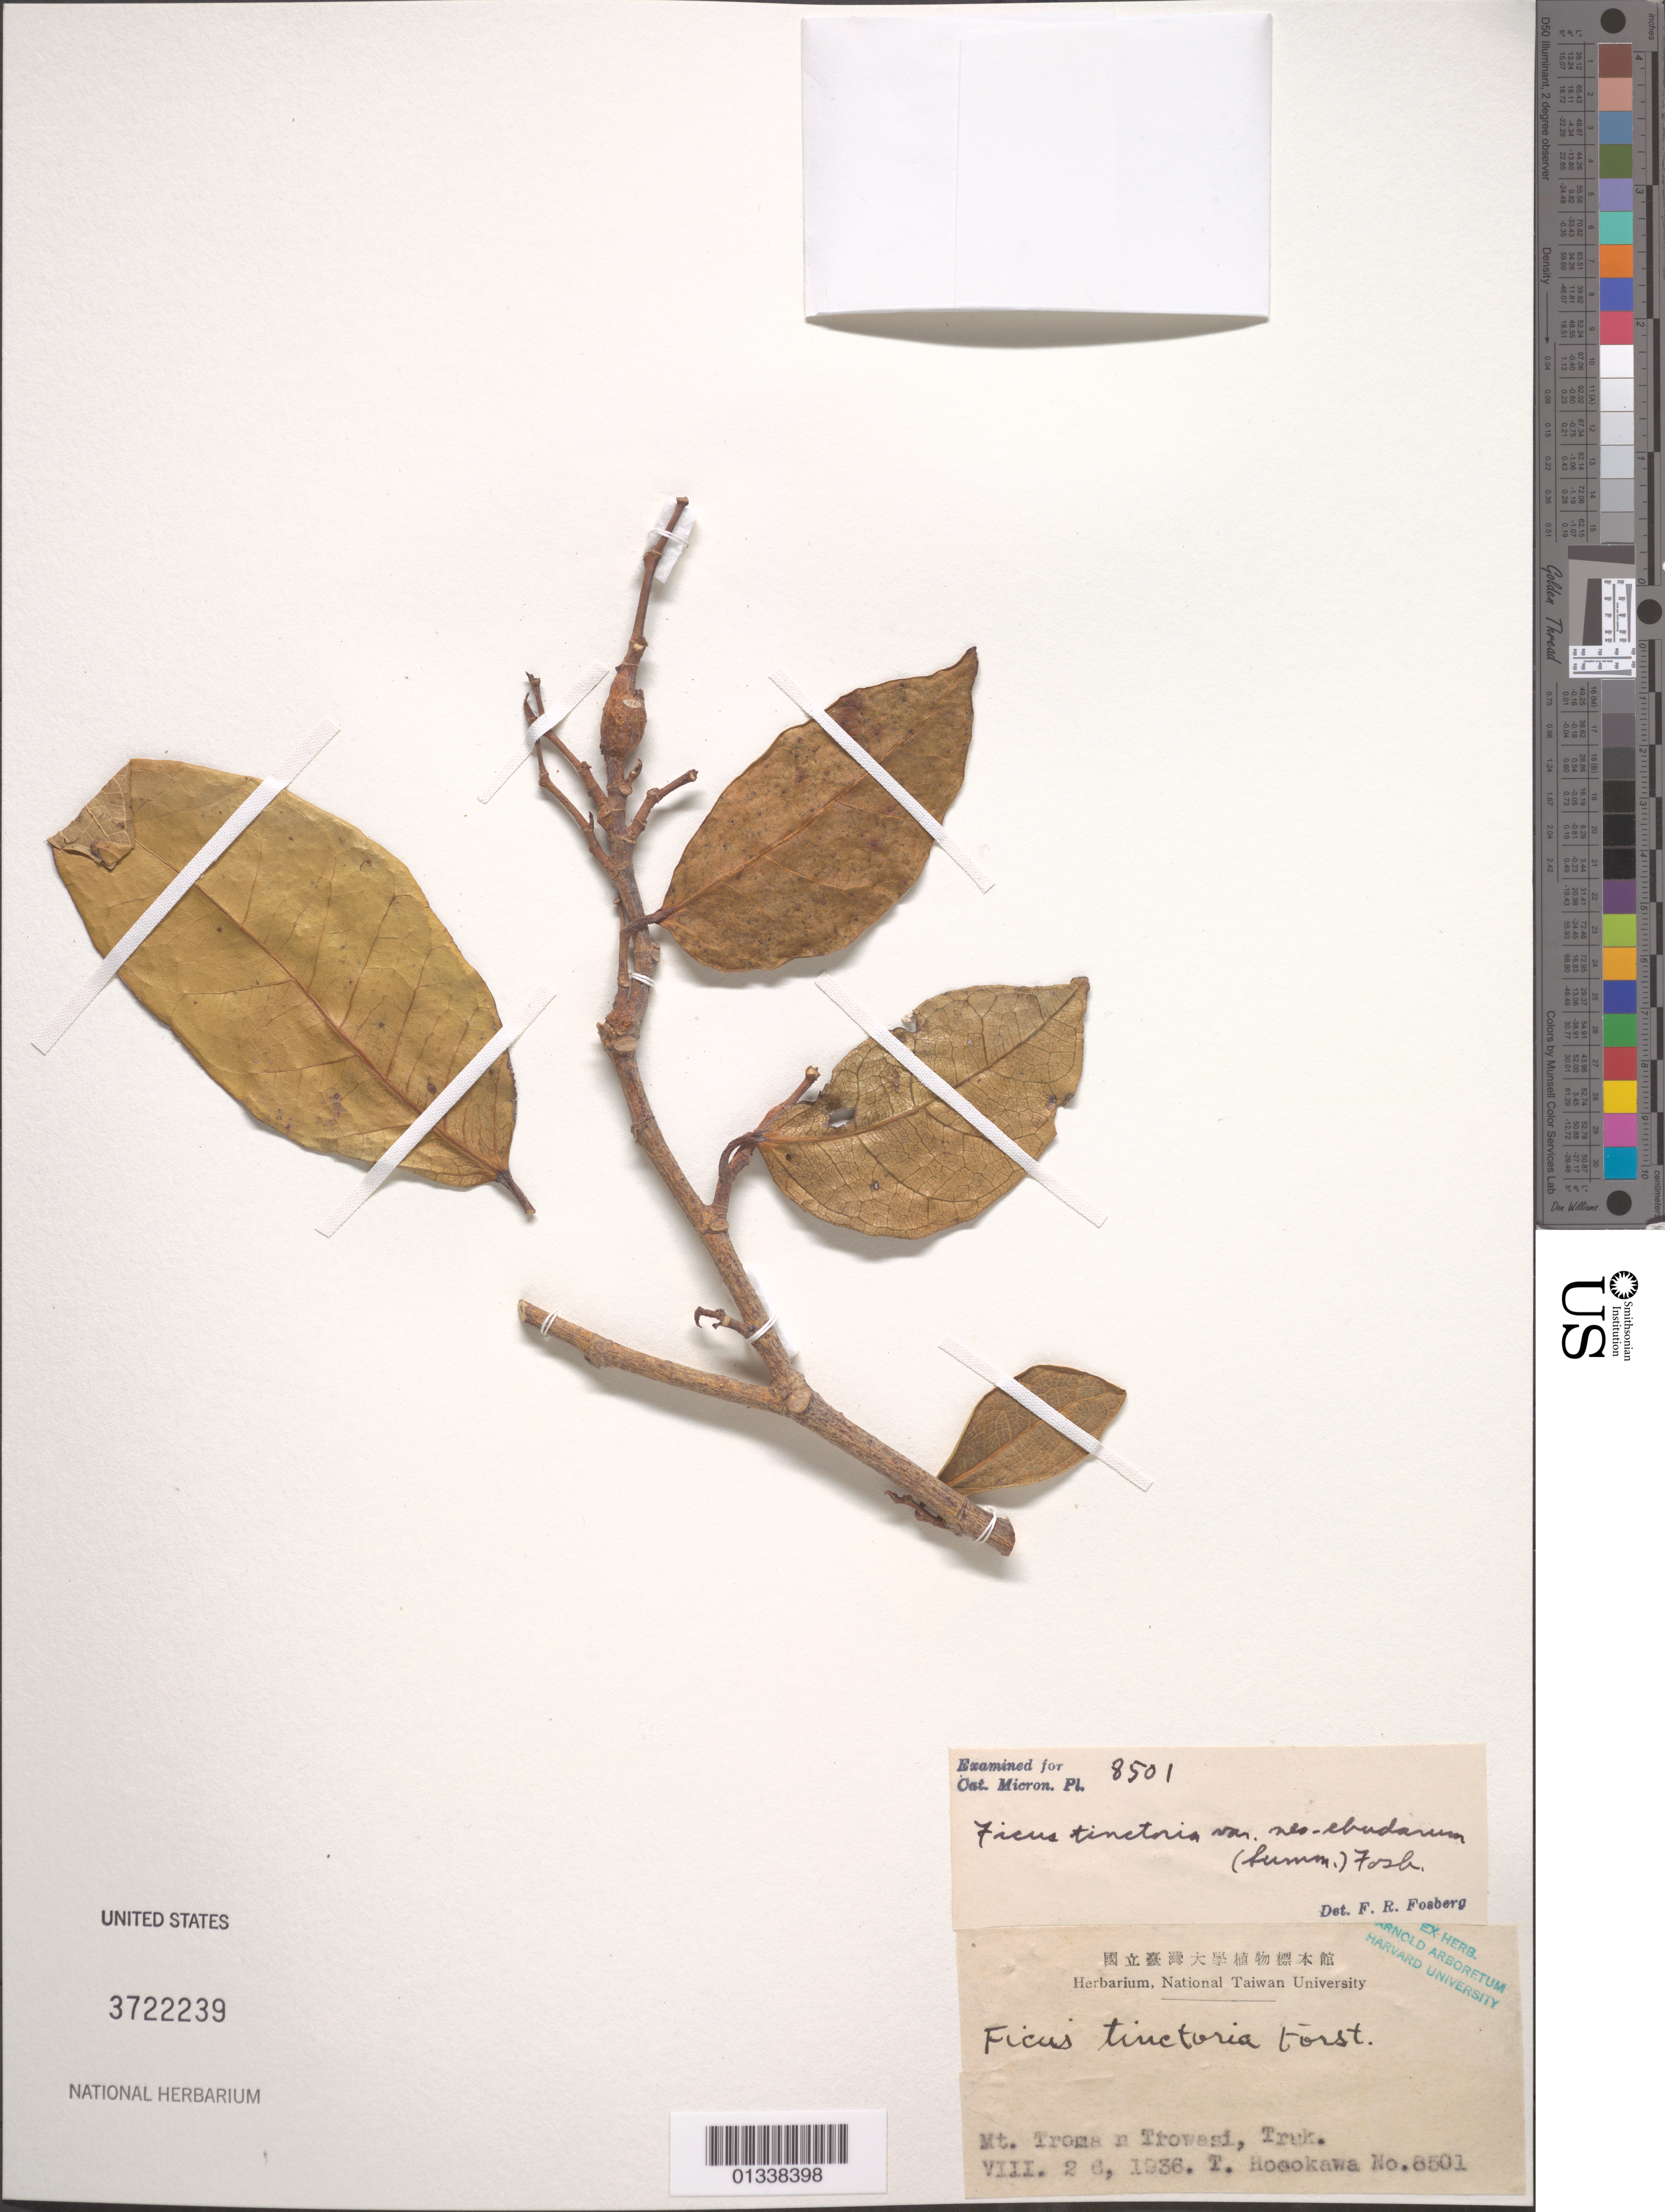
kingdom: Plantae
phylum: Tracheophyta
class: Magnoliopsida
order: Rosales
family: Moraceae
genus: Ficus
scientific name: Ficus tinctoria var. neoebudarum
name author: (Summerh.) Fosberg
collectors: T. Hosokawa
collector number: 8501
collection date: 1936-08-26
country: Micronesia, Federated States of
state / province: Truk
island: Truk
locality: Mt. Troman Trowasi, Truk.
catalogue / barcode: US 3722239